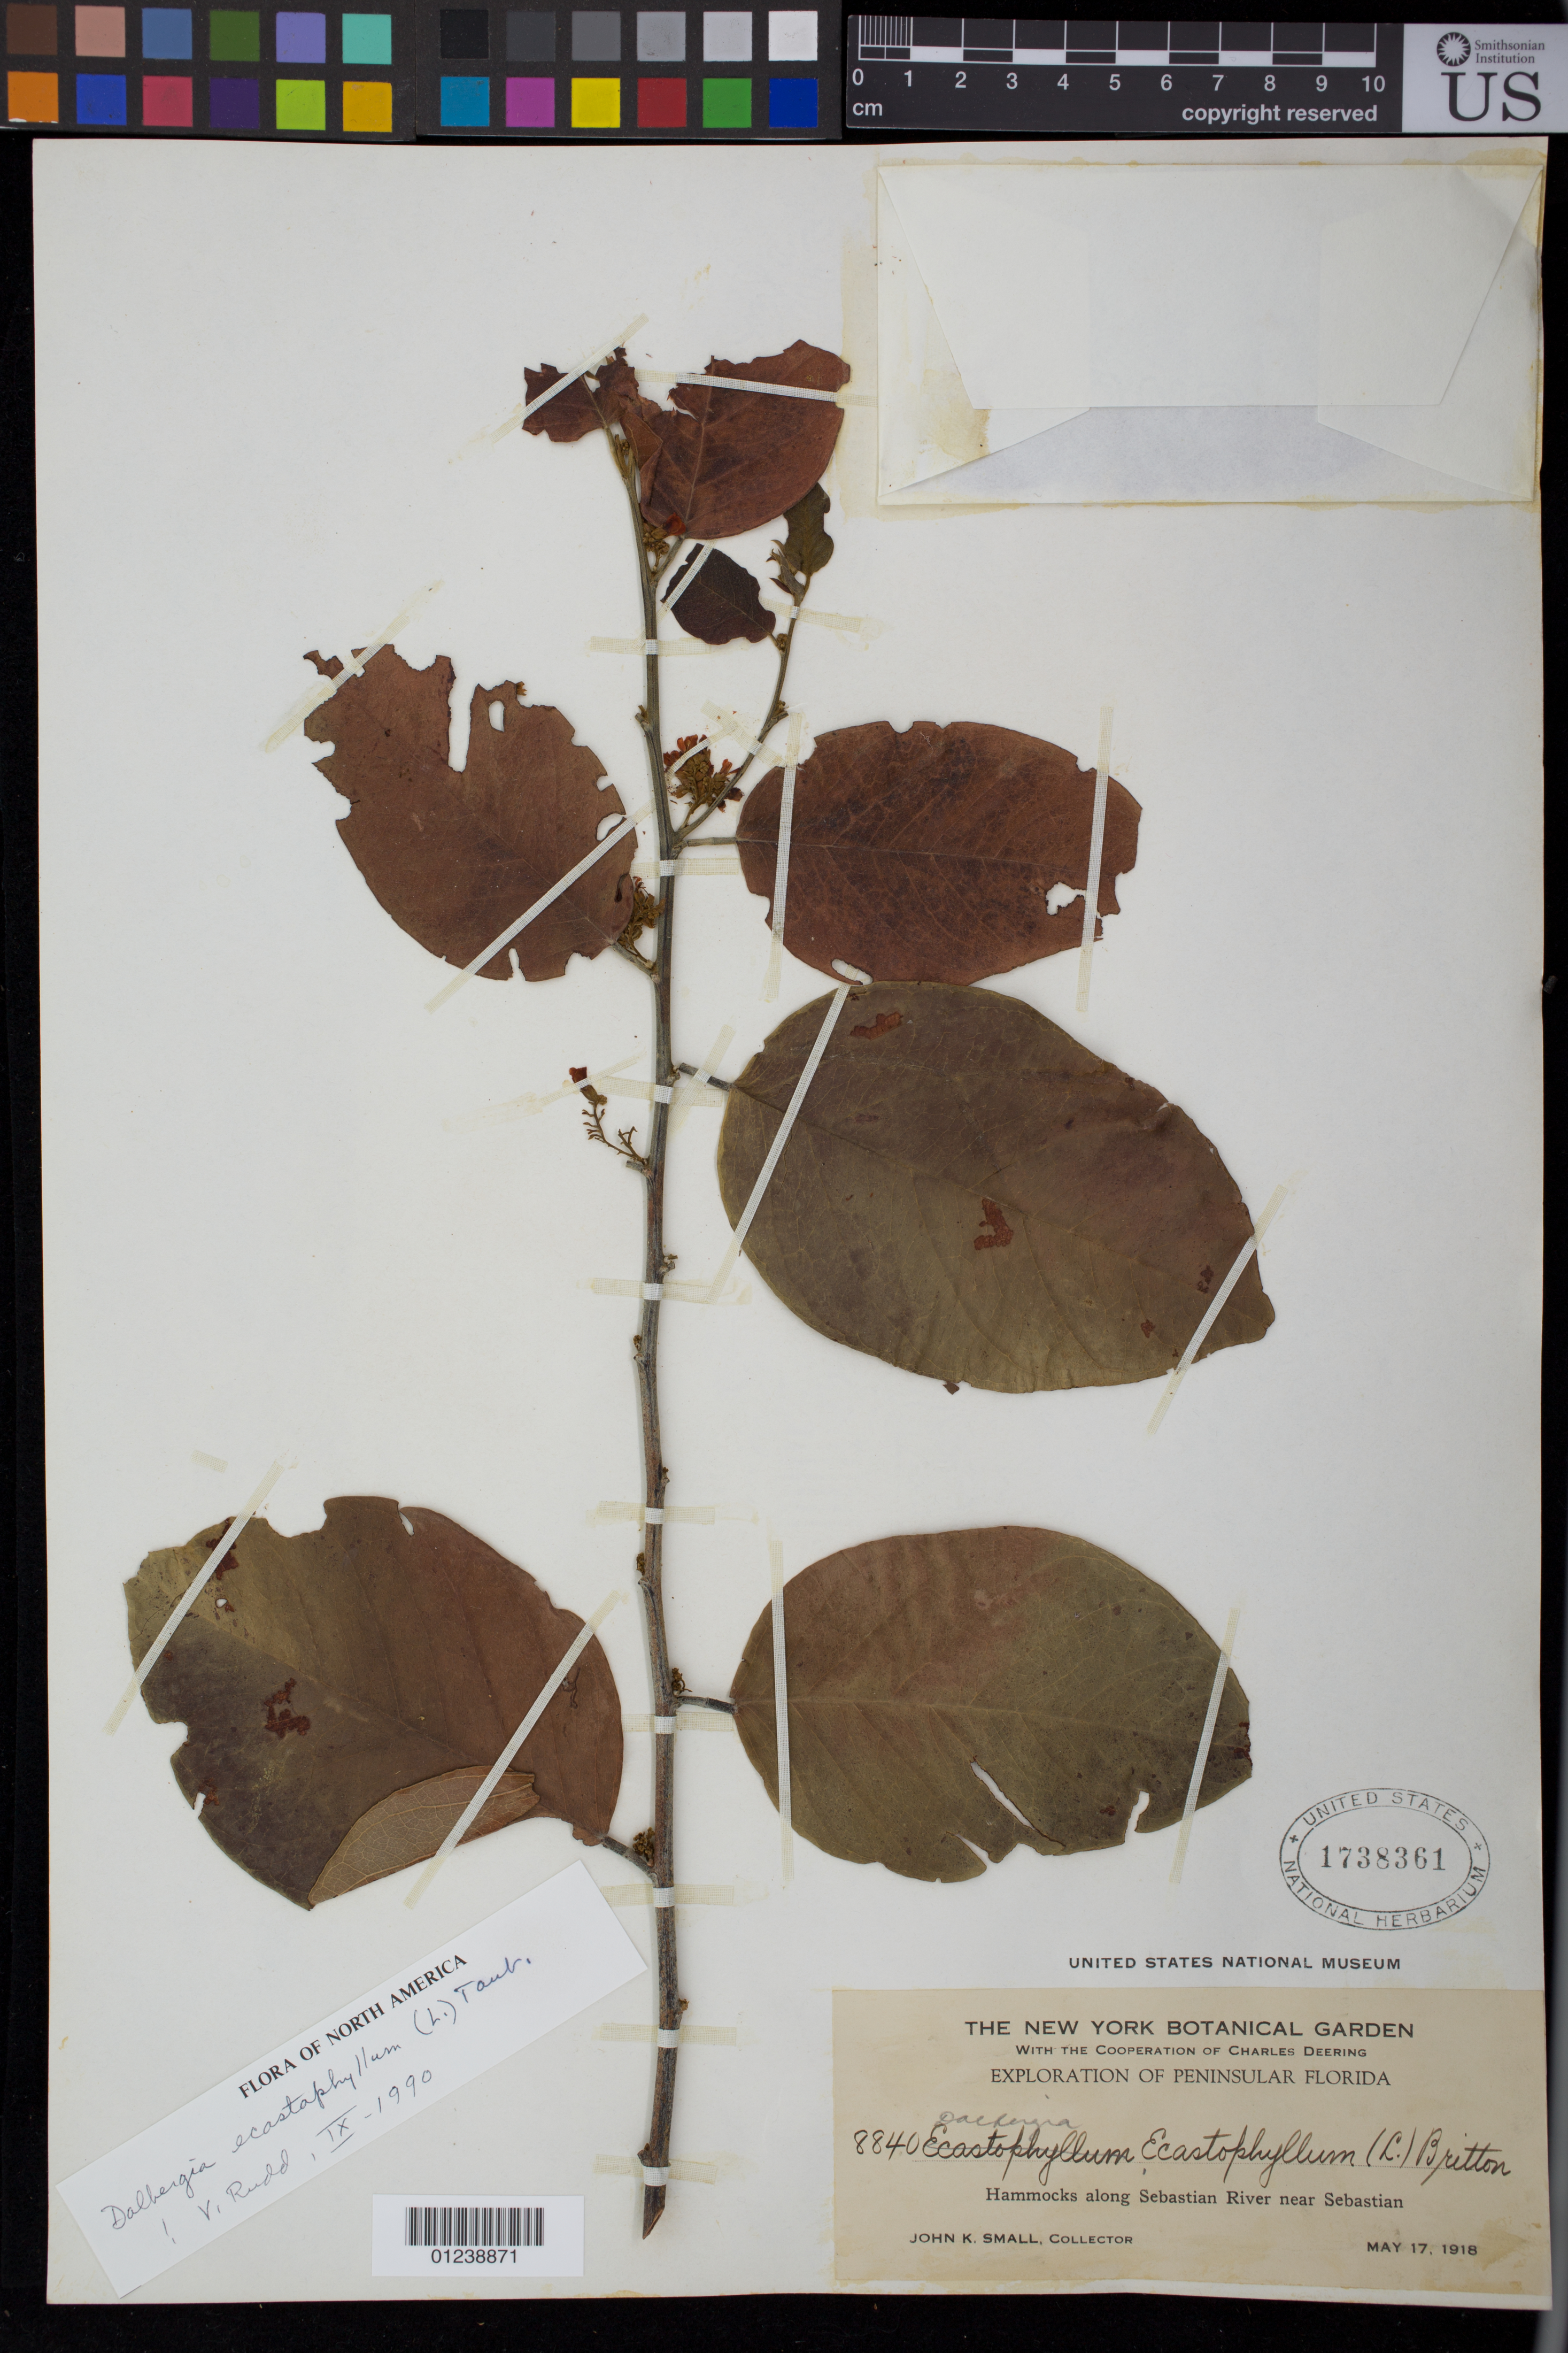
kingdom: Plantae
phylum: Tracheophyta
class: Magnoliopsida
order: Fabales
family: Fabaceae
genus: Dalbergia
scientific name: Dalbergia ecastaphyllum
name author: (L.) Taub.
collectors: J. K. Small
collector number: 8840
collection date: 1918-05-17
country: United States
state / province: Florida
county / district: Indian River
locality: Hammocks along Sebastian River near Sebastian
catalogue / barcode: US 1738361